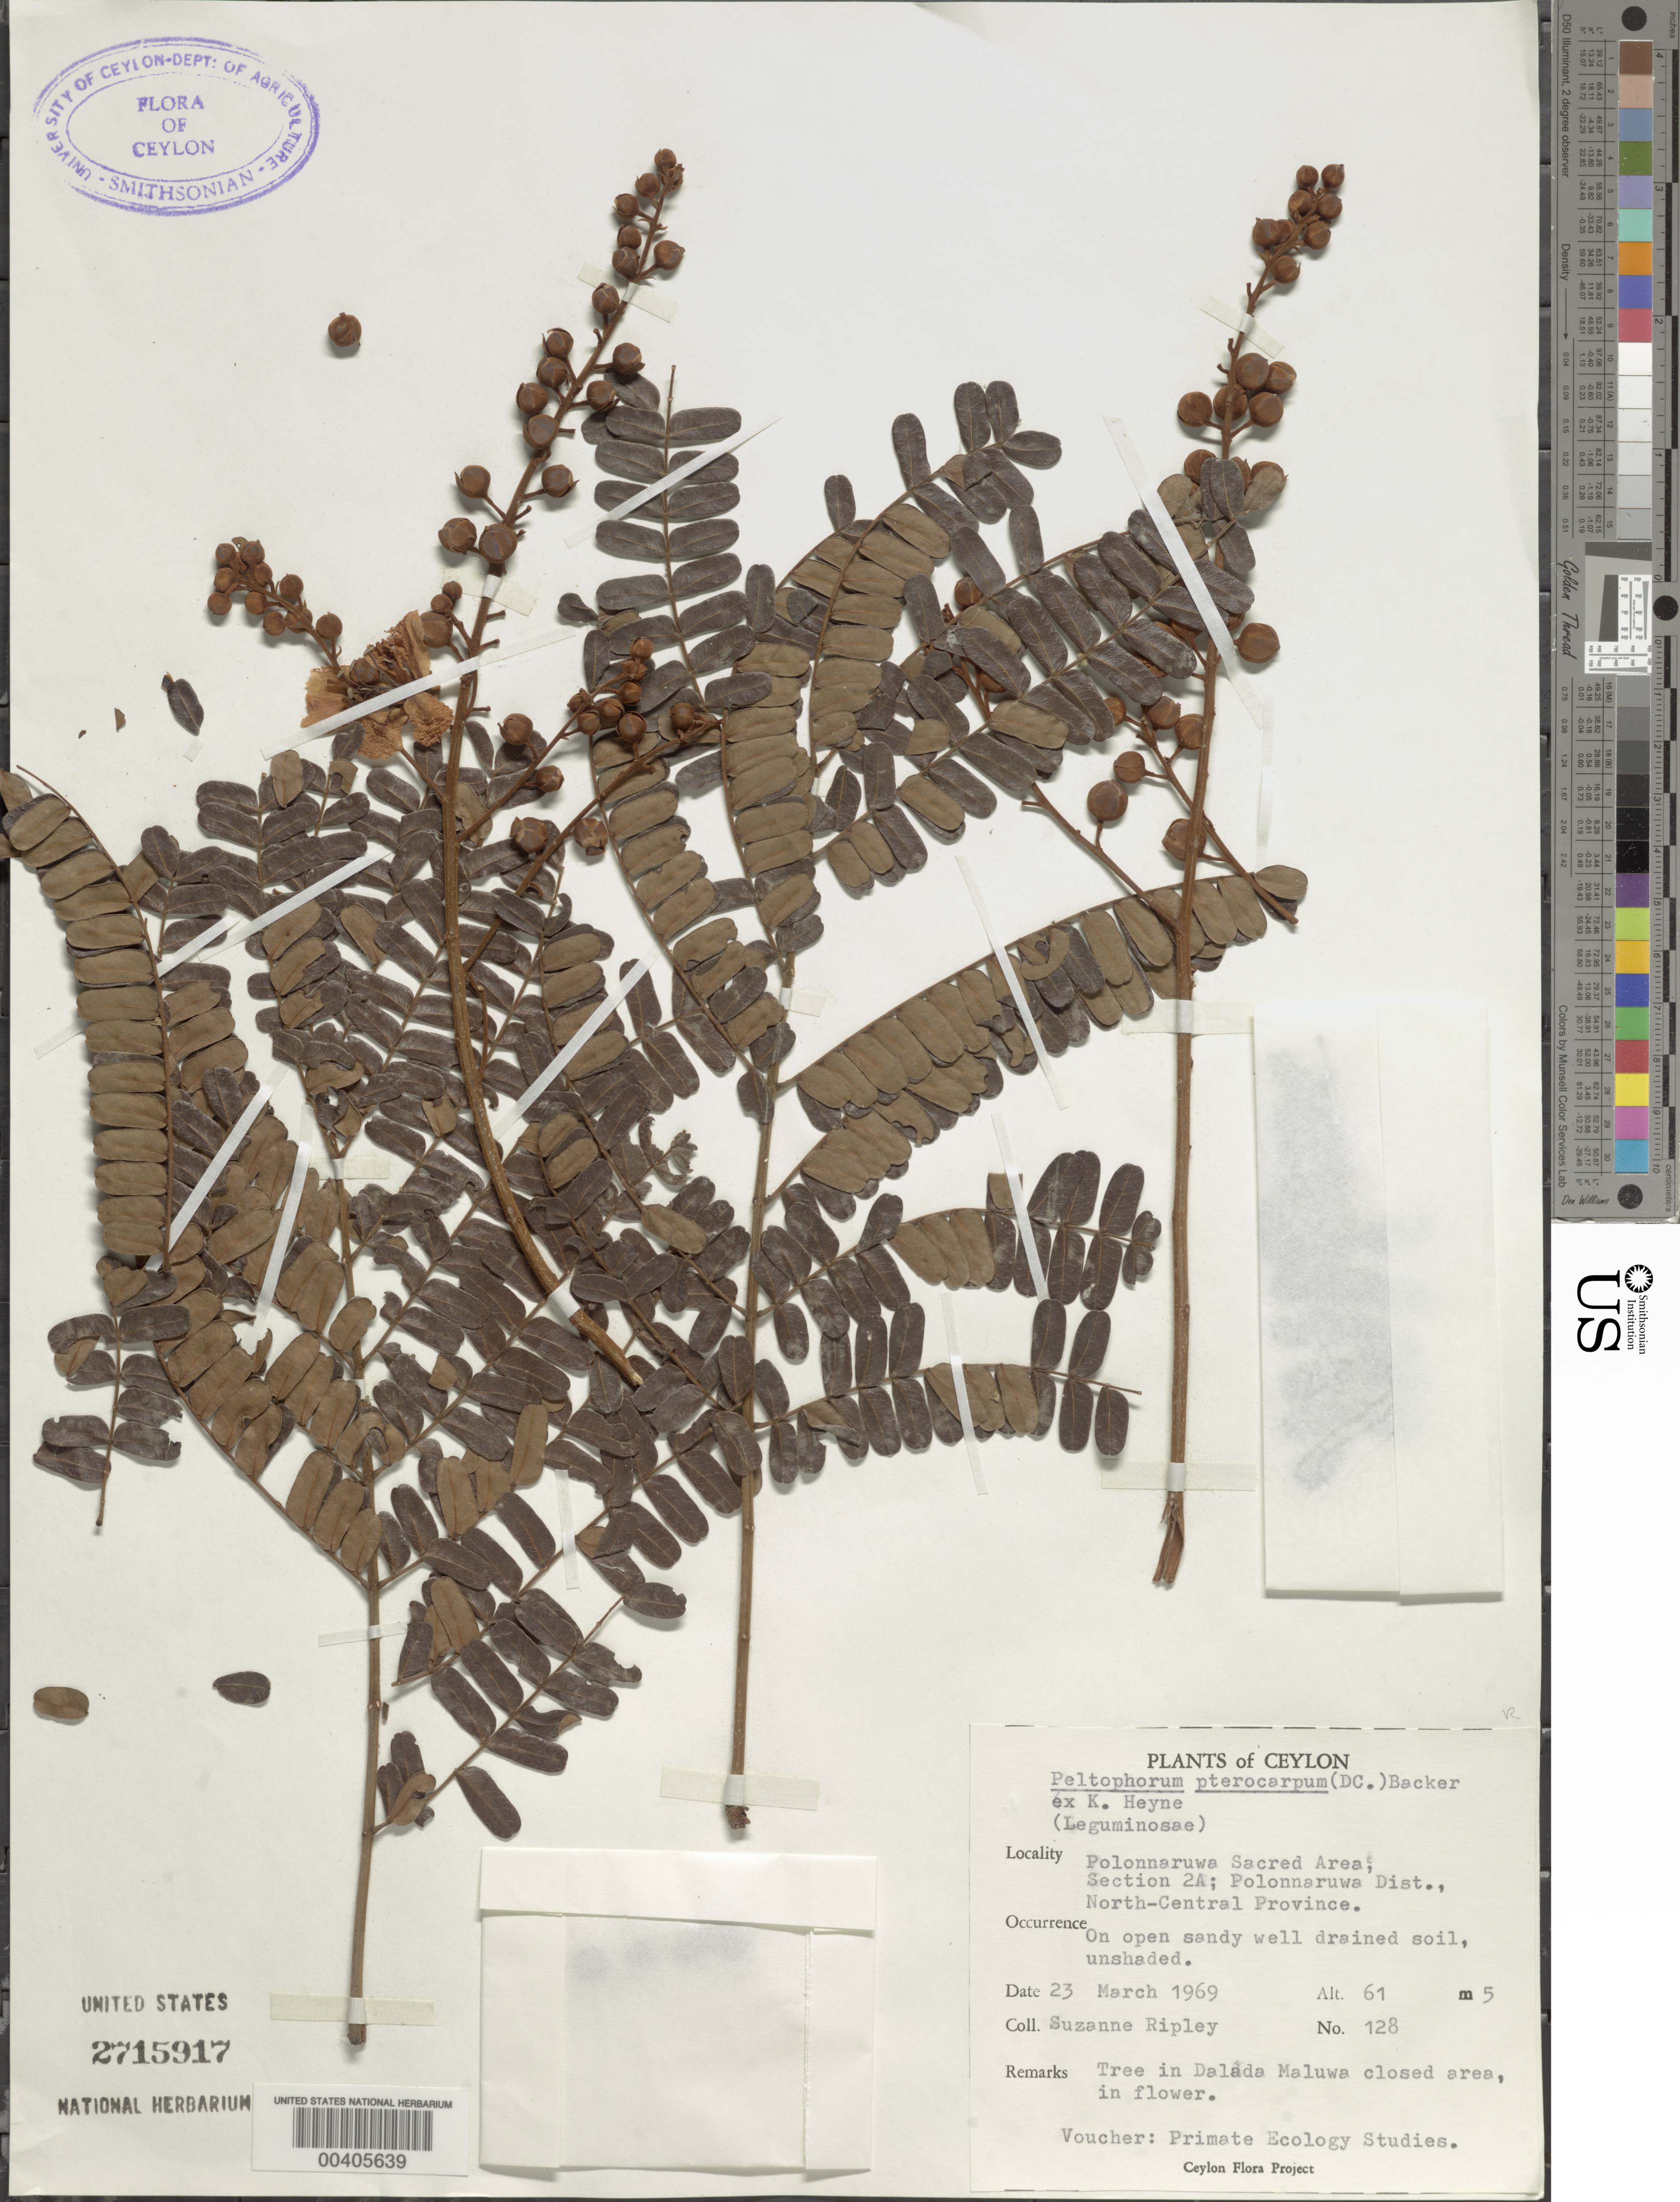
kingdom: Plantae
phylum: Tracheophyta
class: Magnoliopsida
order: Fabales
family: Fabaceae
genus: Peltophorum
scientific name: Peltophorum pterocarpum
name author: (DC.) Backer ex K. Heyne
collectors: S. Ripley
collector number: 128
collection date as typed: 23 Mar 1969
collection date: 1969-03-23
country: Sri Lanka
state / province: North Central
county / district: Polonnaruwa Dist.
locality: Polonnaruwa sacred area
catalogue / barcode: US 2715917